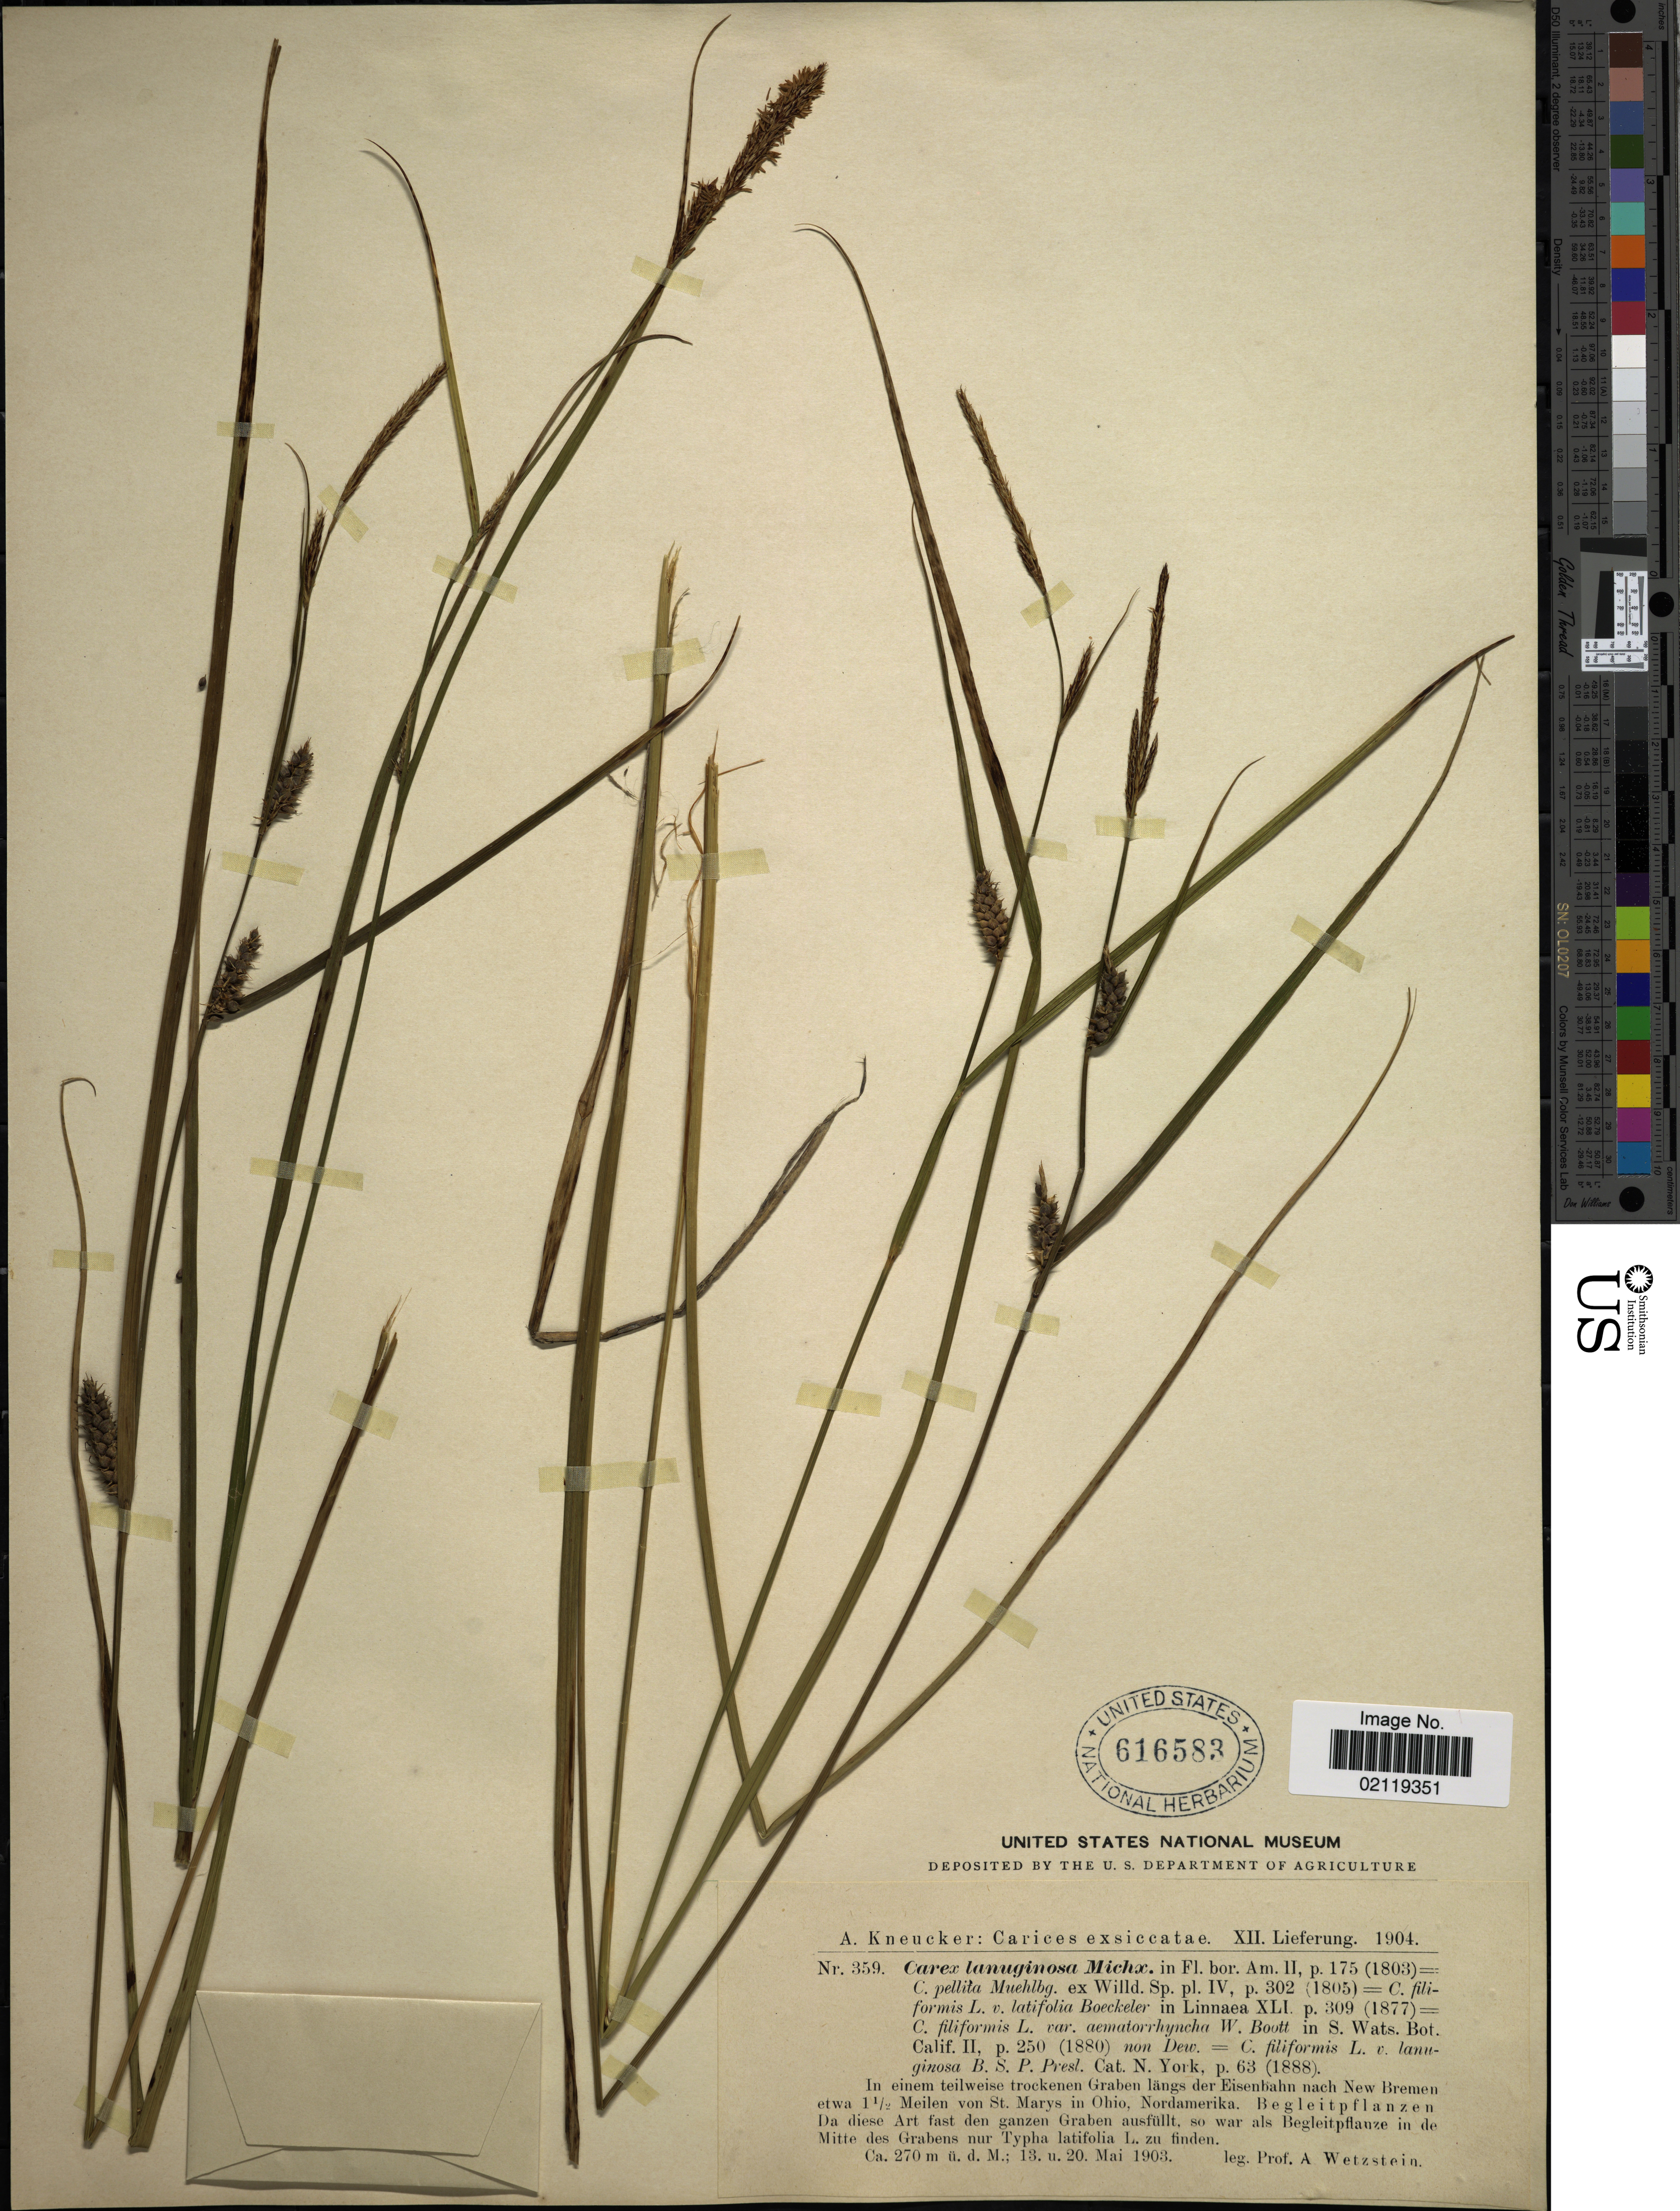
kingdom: Plantae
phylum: Tracheophyta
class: Liliopsida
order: Poales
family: Cyperaceae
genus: Carex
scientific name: Carex pellita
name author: Muhl. ex Willd.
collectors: A. Wetzstein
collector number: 359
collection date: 1903-05-13/1903-05-20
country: United States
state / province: Ohio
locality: In einem teiweise trickenen Graben langs der Eisenbahn nach New Bremen etwa 1 1/2 Meilen von St. Marys, Nordamerika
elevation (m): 270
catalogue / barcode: US 616583